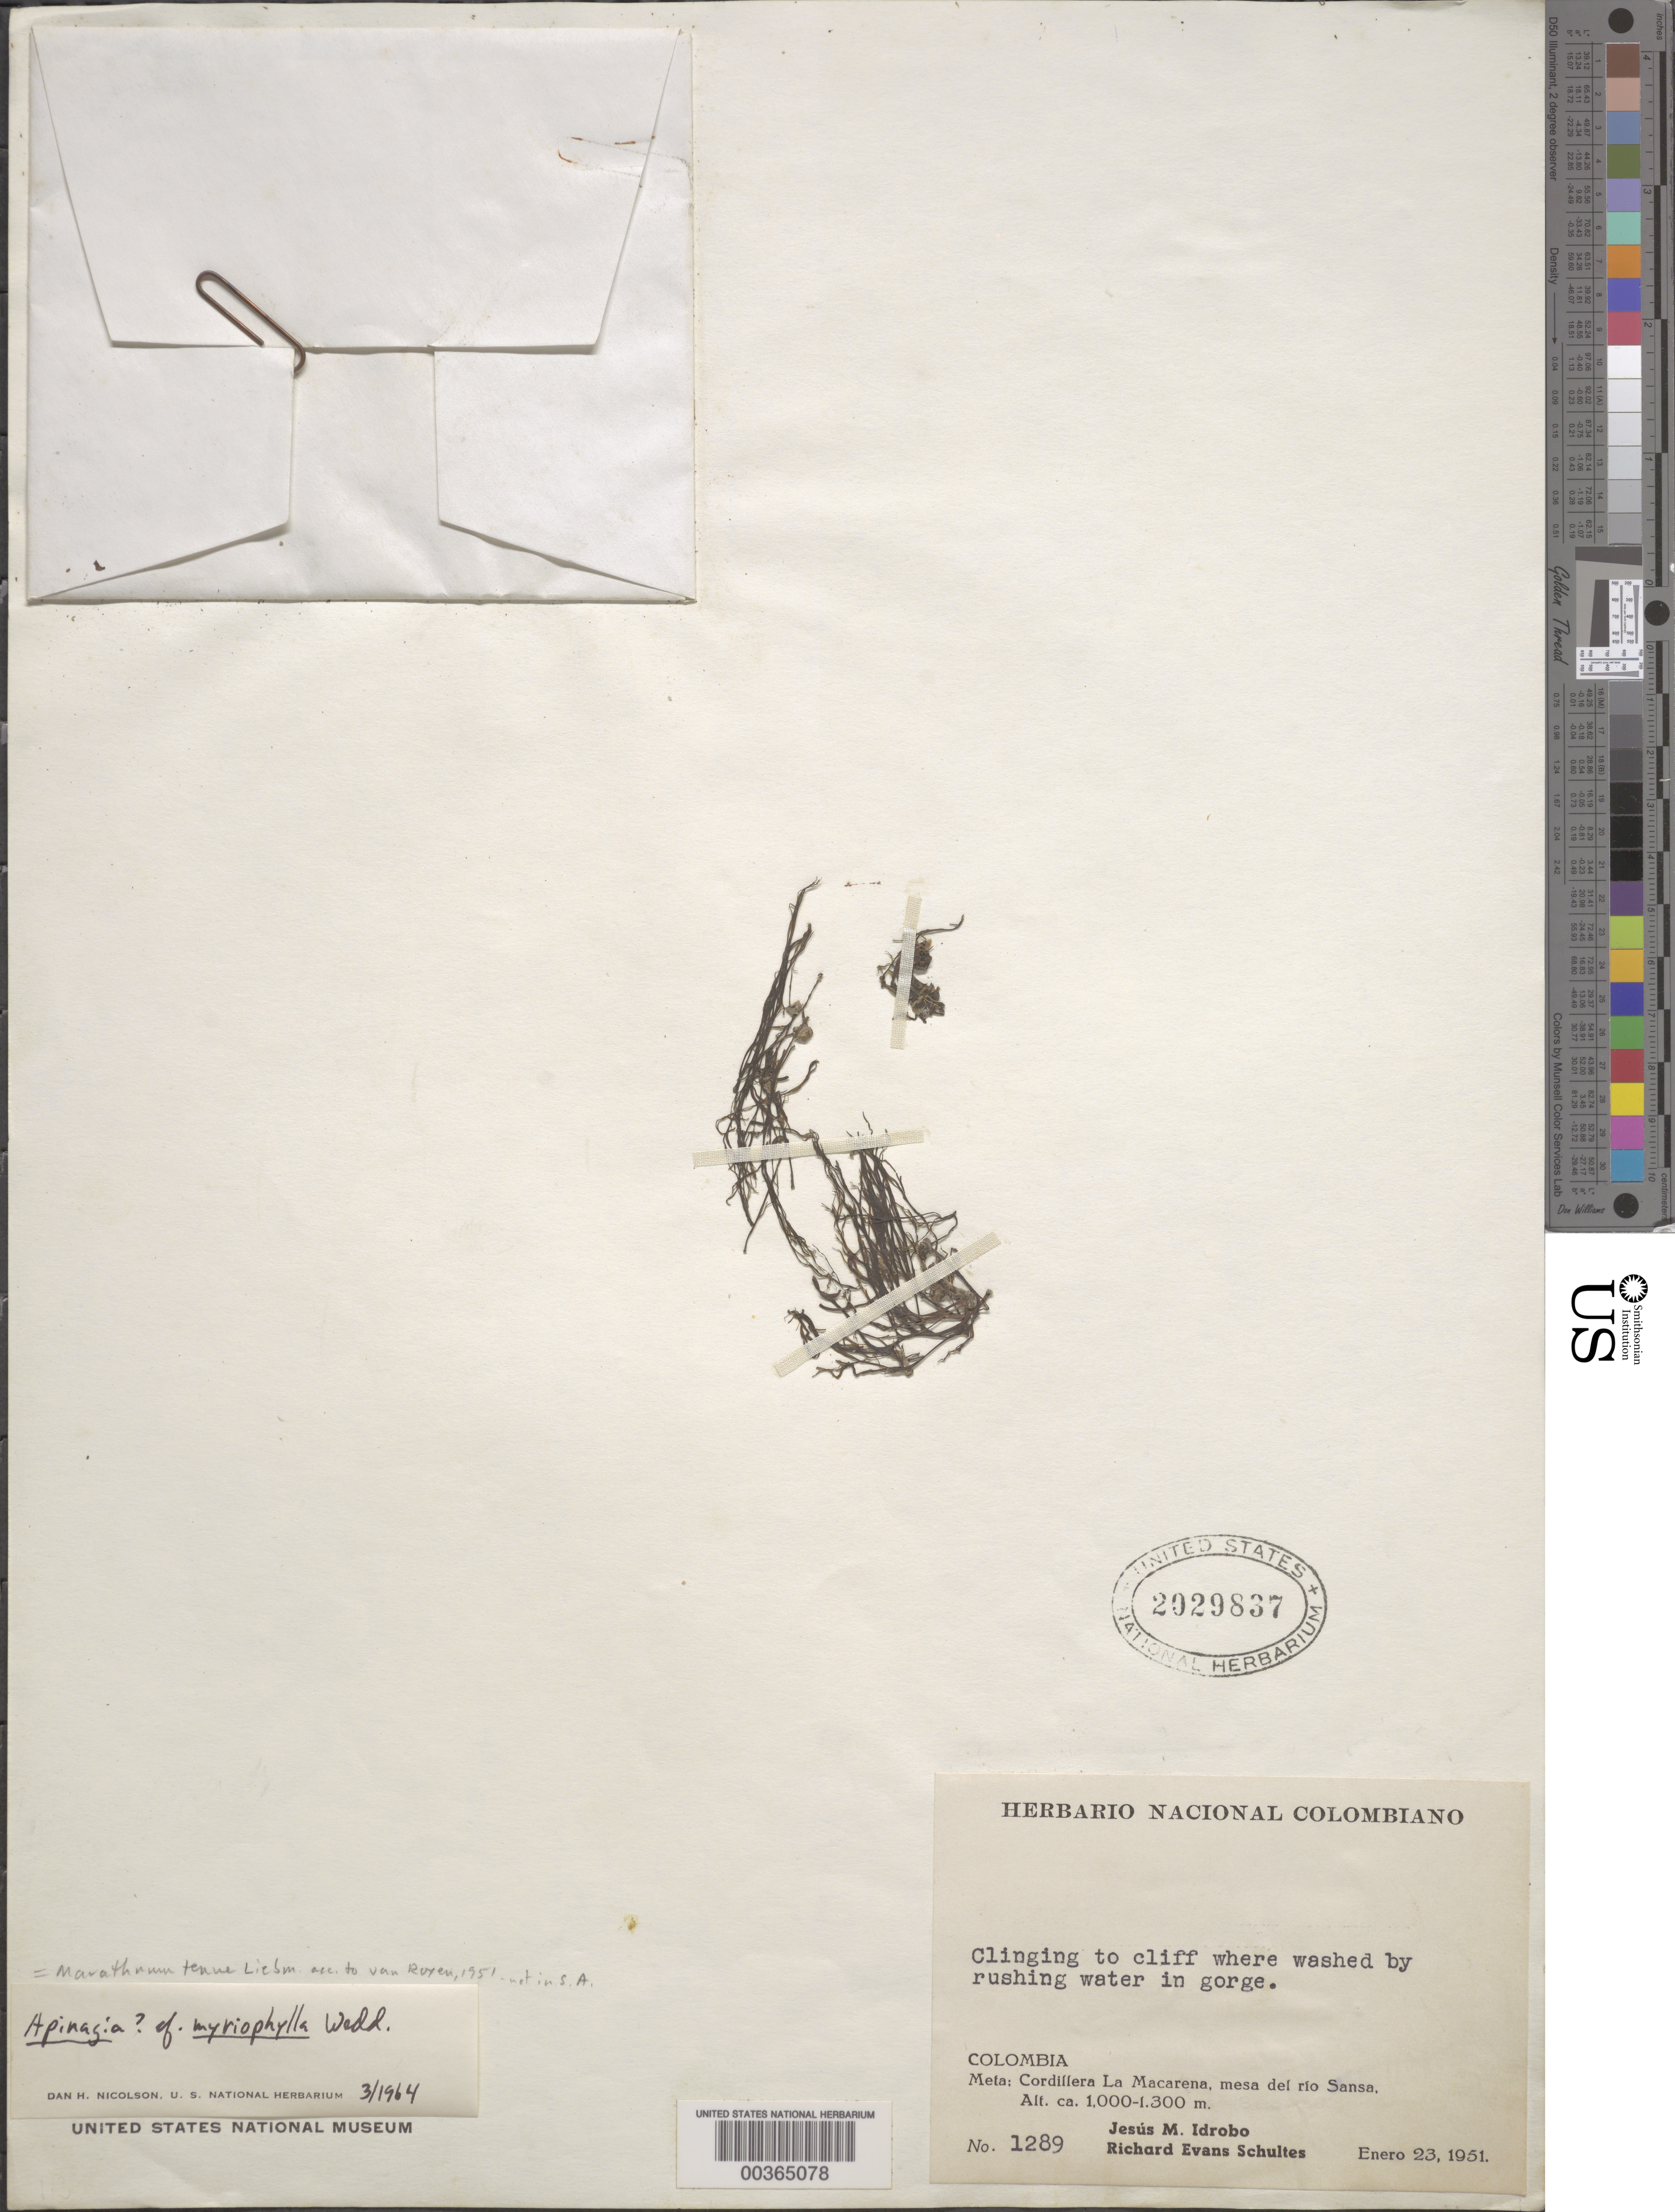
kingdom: Plantae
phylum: Tracheophyta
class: Magnoliopsida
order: Malpighiales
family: Podostemaceae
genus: Marathrum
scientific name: Marathrum tenue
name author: Liebm.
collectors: J. M. Idrobo & R. E. Schultes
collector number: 1289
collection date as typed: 23 Jan 1951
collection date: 1951-01-23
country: Colombia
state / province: Meta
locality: Crdillera la Macarena, Mesa del Rio Sansa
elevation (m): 1000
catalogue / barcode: US 2029837